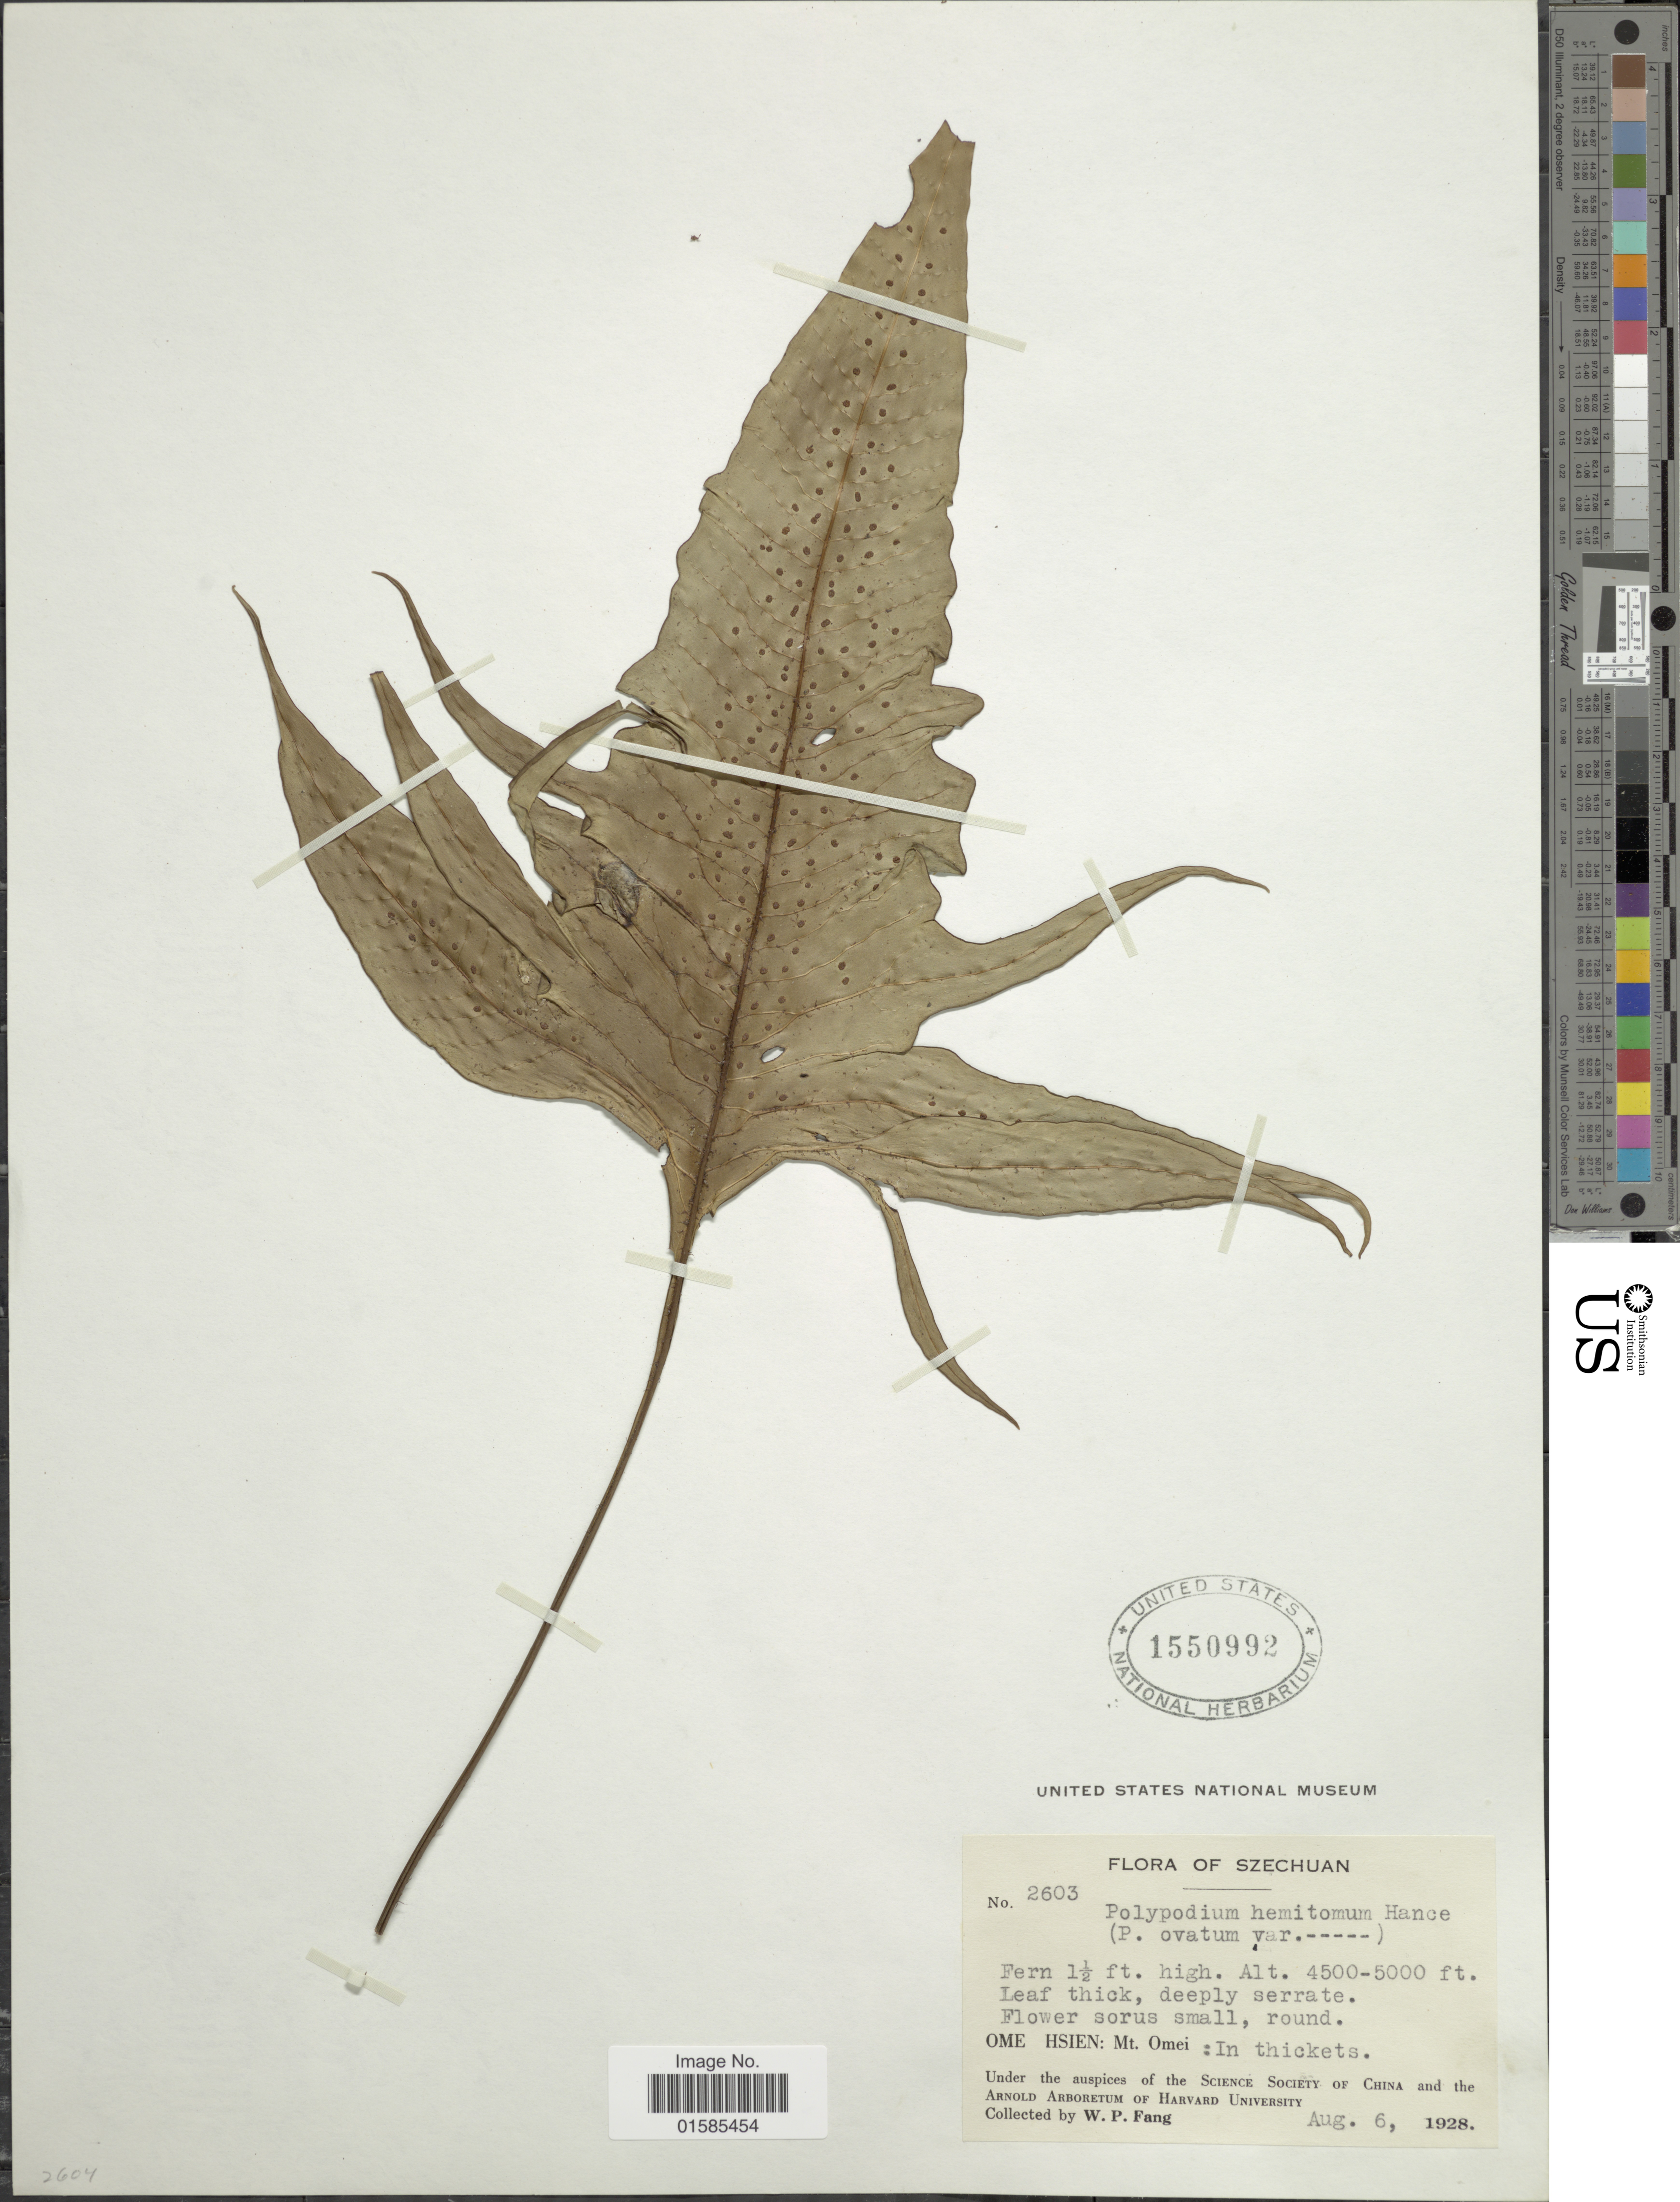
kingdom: Plantae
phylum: Tracheophyta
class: Polypodiopsida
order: Polypodiales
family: Polypodiaceae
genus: Leptochilus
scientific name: Leptochilus rosthorni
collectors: W. P. Fang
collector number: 2603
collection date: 1928-08-06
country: China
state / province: Sichuan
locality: Szechuan, Ome Hsien: Mt. Omei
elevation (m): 1372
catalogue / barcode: US 1550992